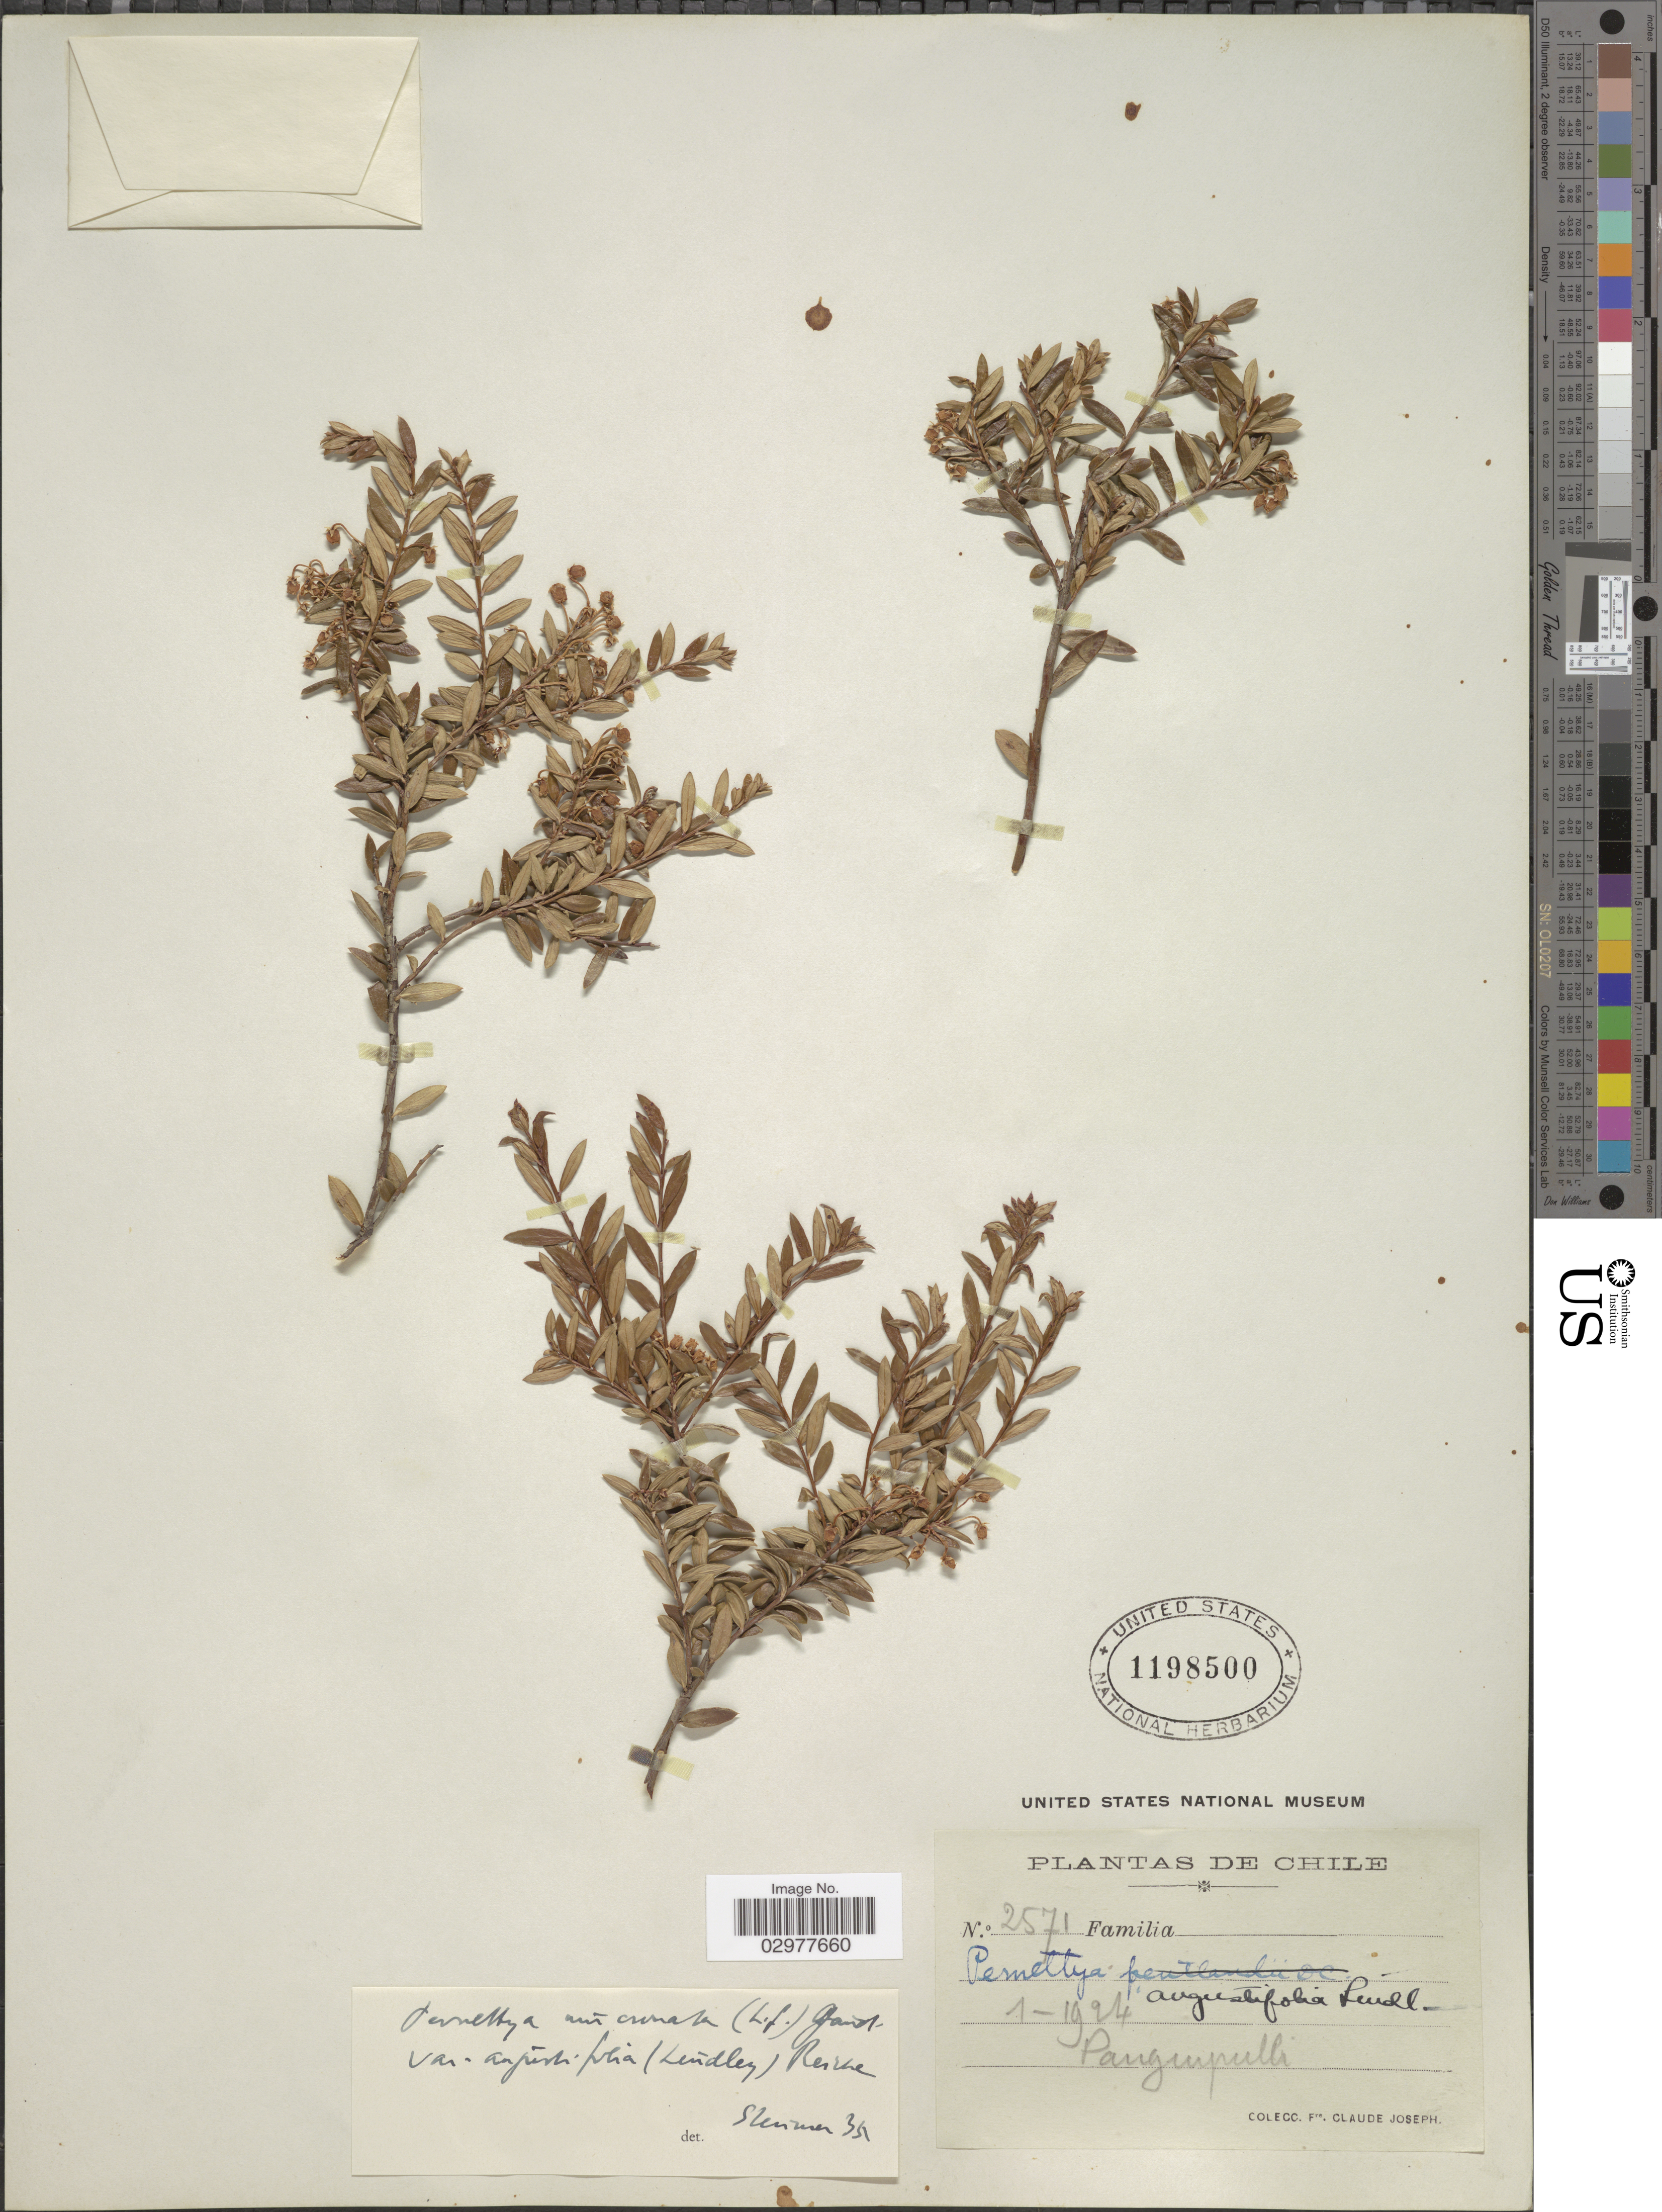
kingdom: Plantae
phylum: Tracheophyta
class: Magnoliopsida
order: Ericales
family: Ericaceae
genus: Pernettya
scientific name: Pernettya mucronata var. angustifolia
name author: (Lindl.) Reiche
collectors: Bro. Claude-Joseph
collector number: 2571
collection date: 1924-01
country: Chile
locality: Panguipulli.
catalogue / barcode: US 1198500